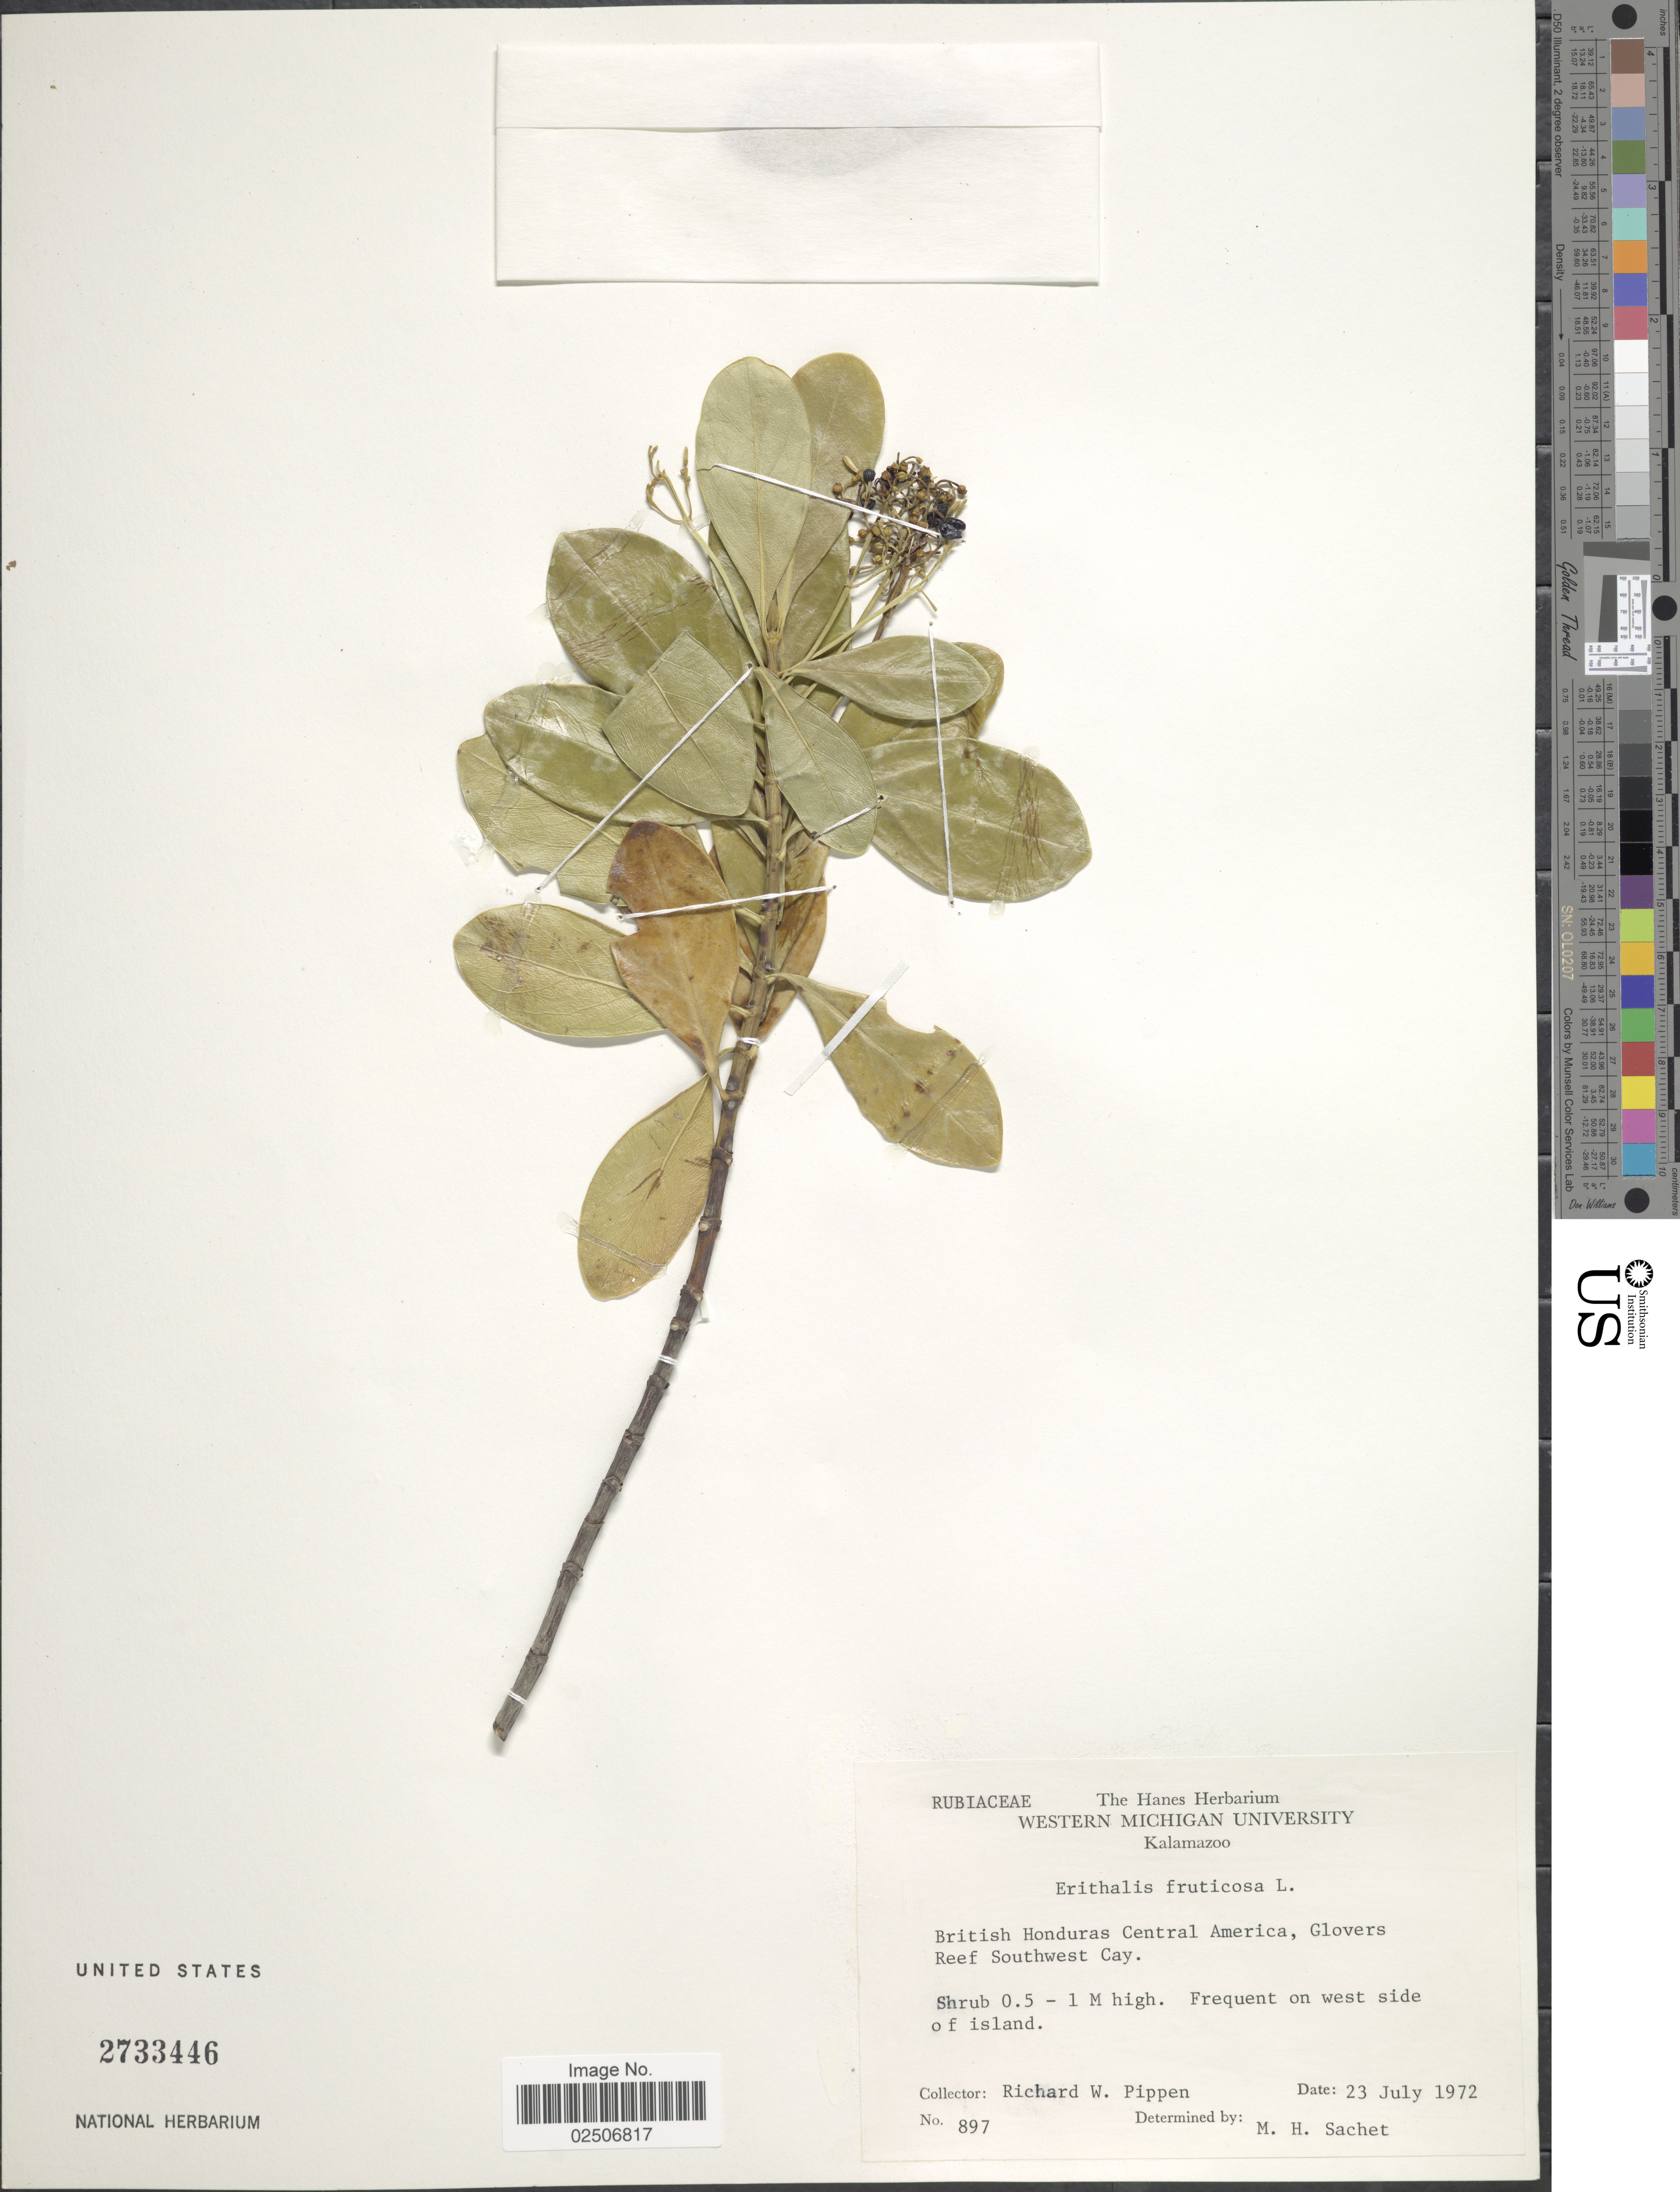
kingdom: Plantae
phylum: Tracheophyta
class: Magnoliopsida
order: Gentianales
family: Rubiaceae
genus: Erithalis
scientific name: Erithalis fruticosa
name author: L.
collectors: R. W. Pippen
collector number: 897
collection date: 1972-07-23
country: Belize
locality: British Hondruas Central America, Glovers Reef Southwest Cay, on west side of island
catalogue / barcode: US 2733446